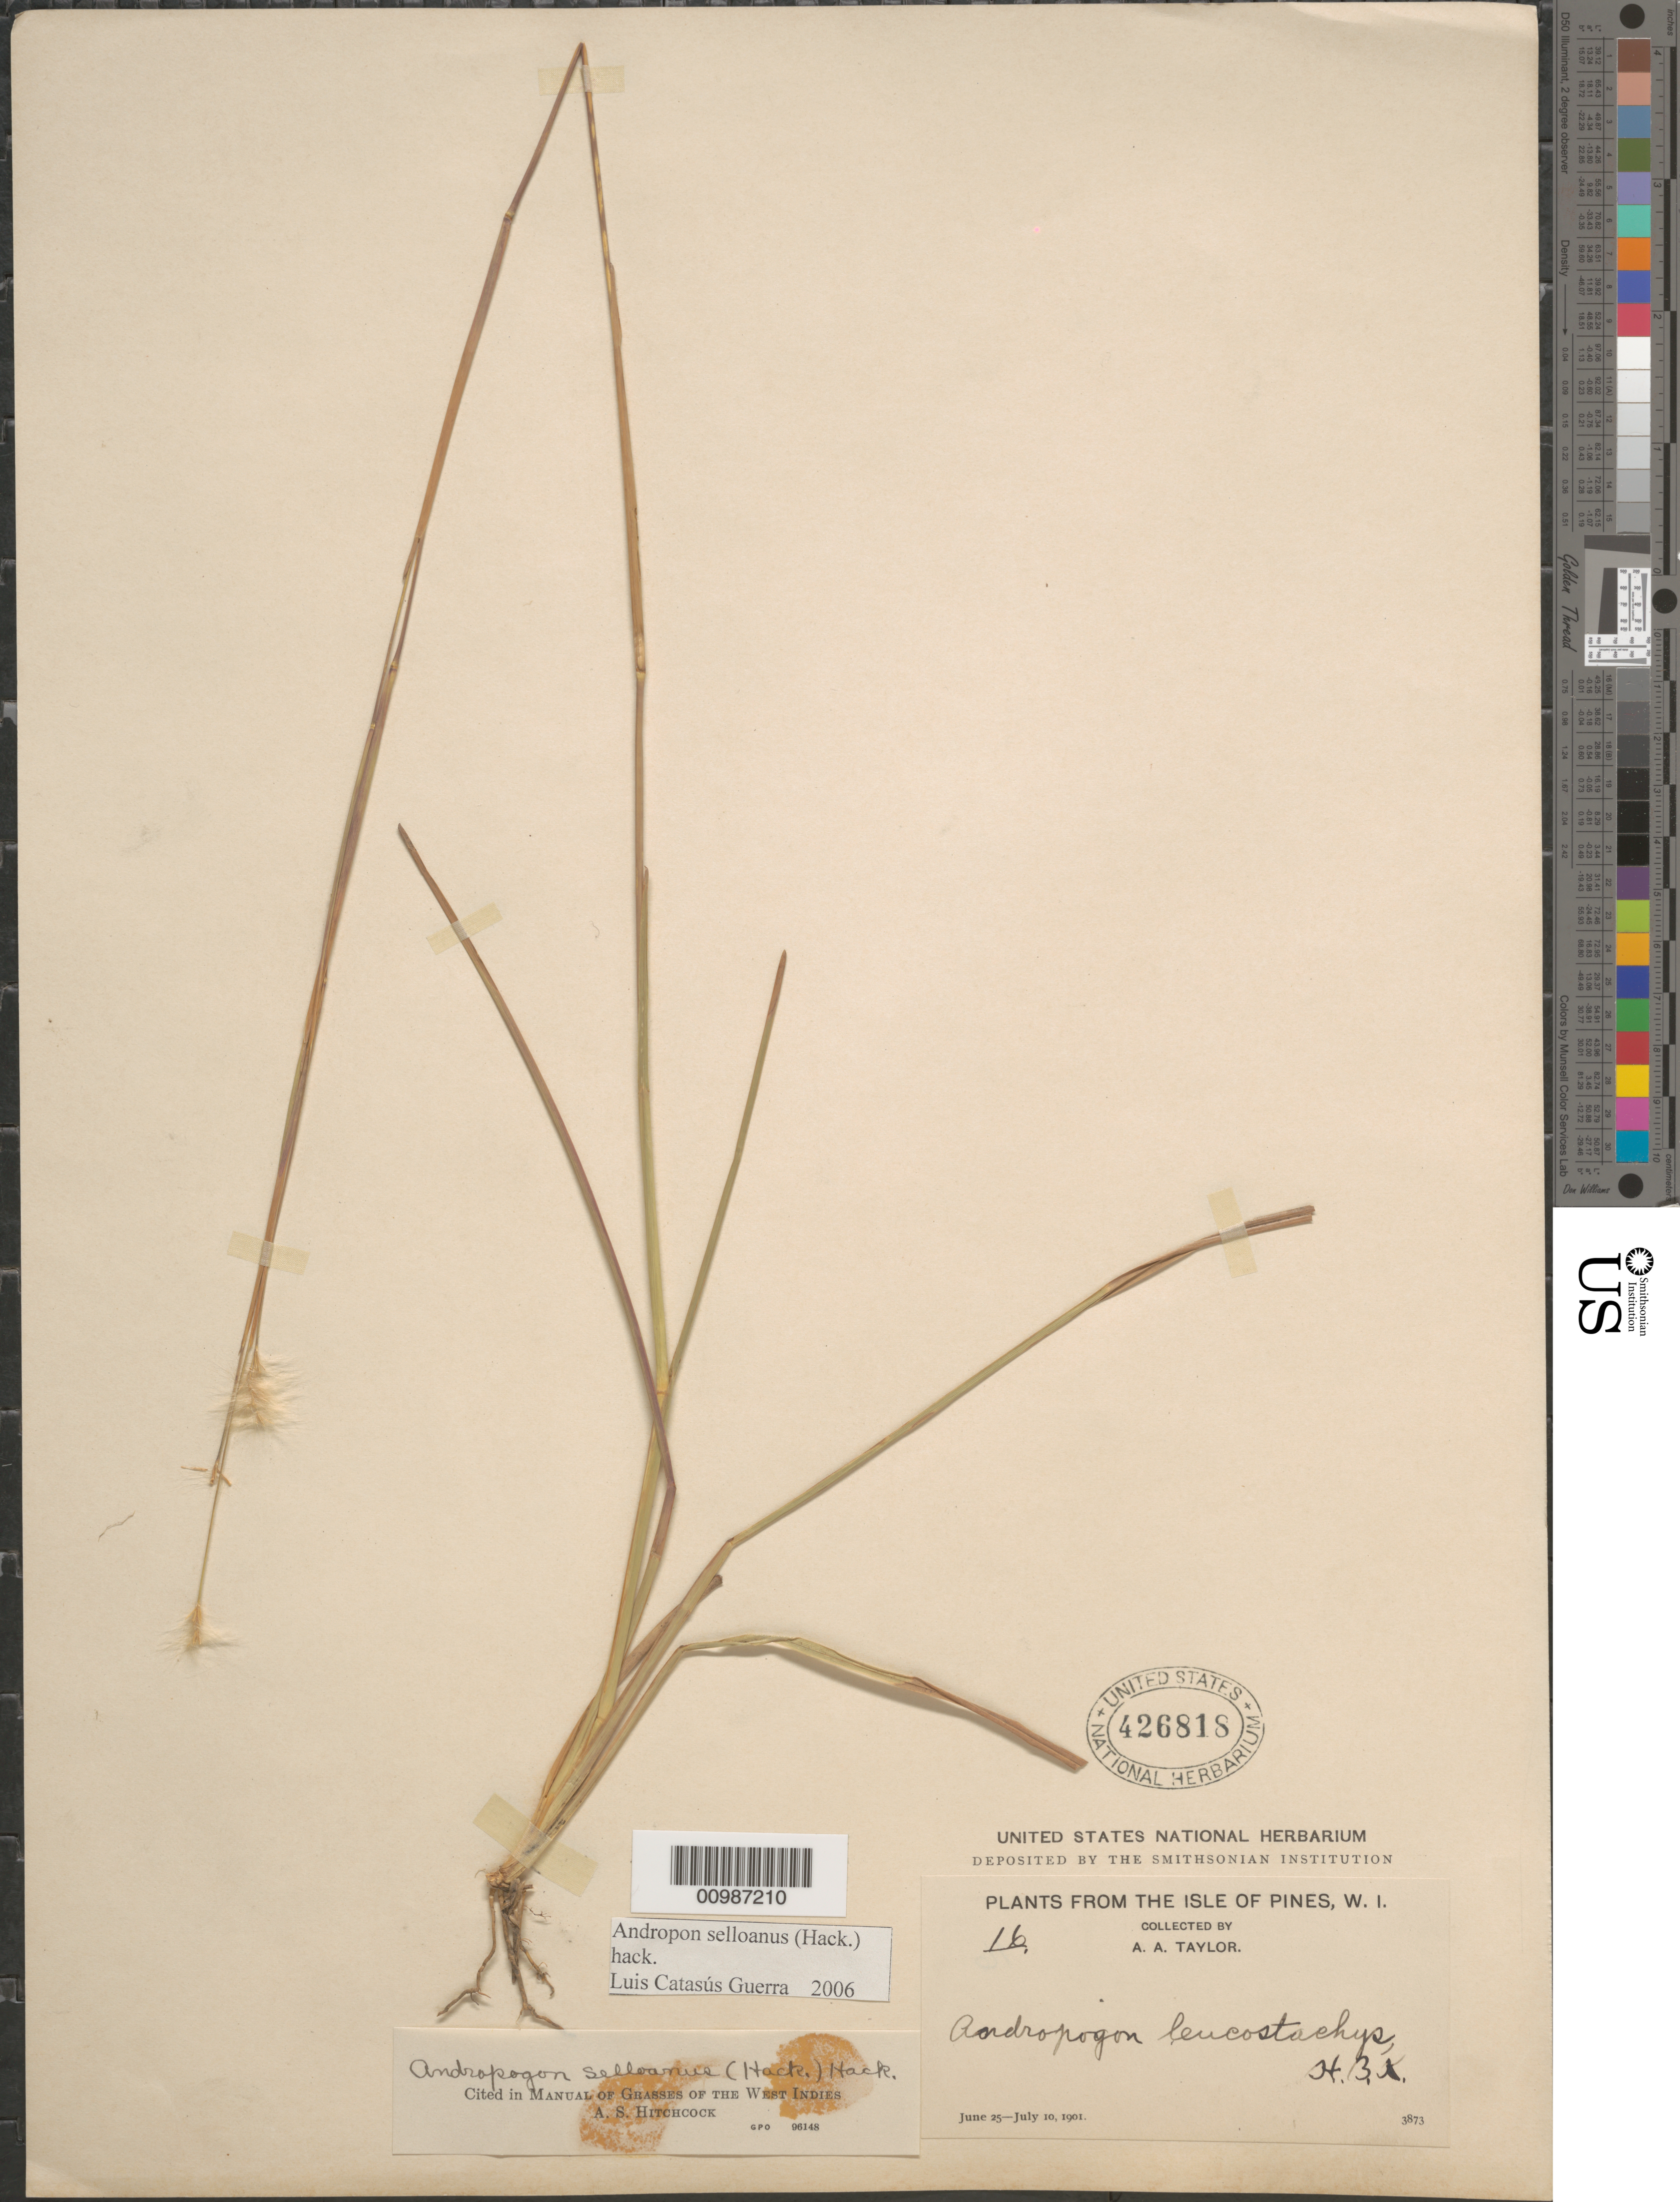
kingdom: Plantae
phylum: Tracheophyta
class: Liliopsida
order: Poales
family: Poaceae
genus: Andropogon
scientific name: Andropogon selloanus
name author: (Hack.) Hack.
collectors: A. A. Taylor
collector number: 3873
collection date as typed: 25 Jun 1901 to10 Jul 1901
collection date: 1901-06-25/1901-07-10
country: Cuba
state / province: Isla de la Juventud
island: Isla de la Juventud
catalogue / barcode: US 426818